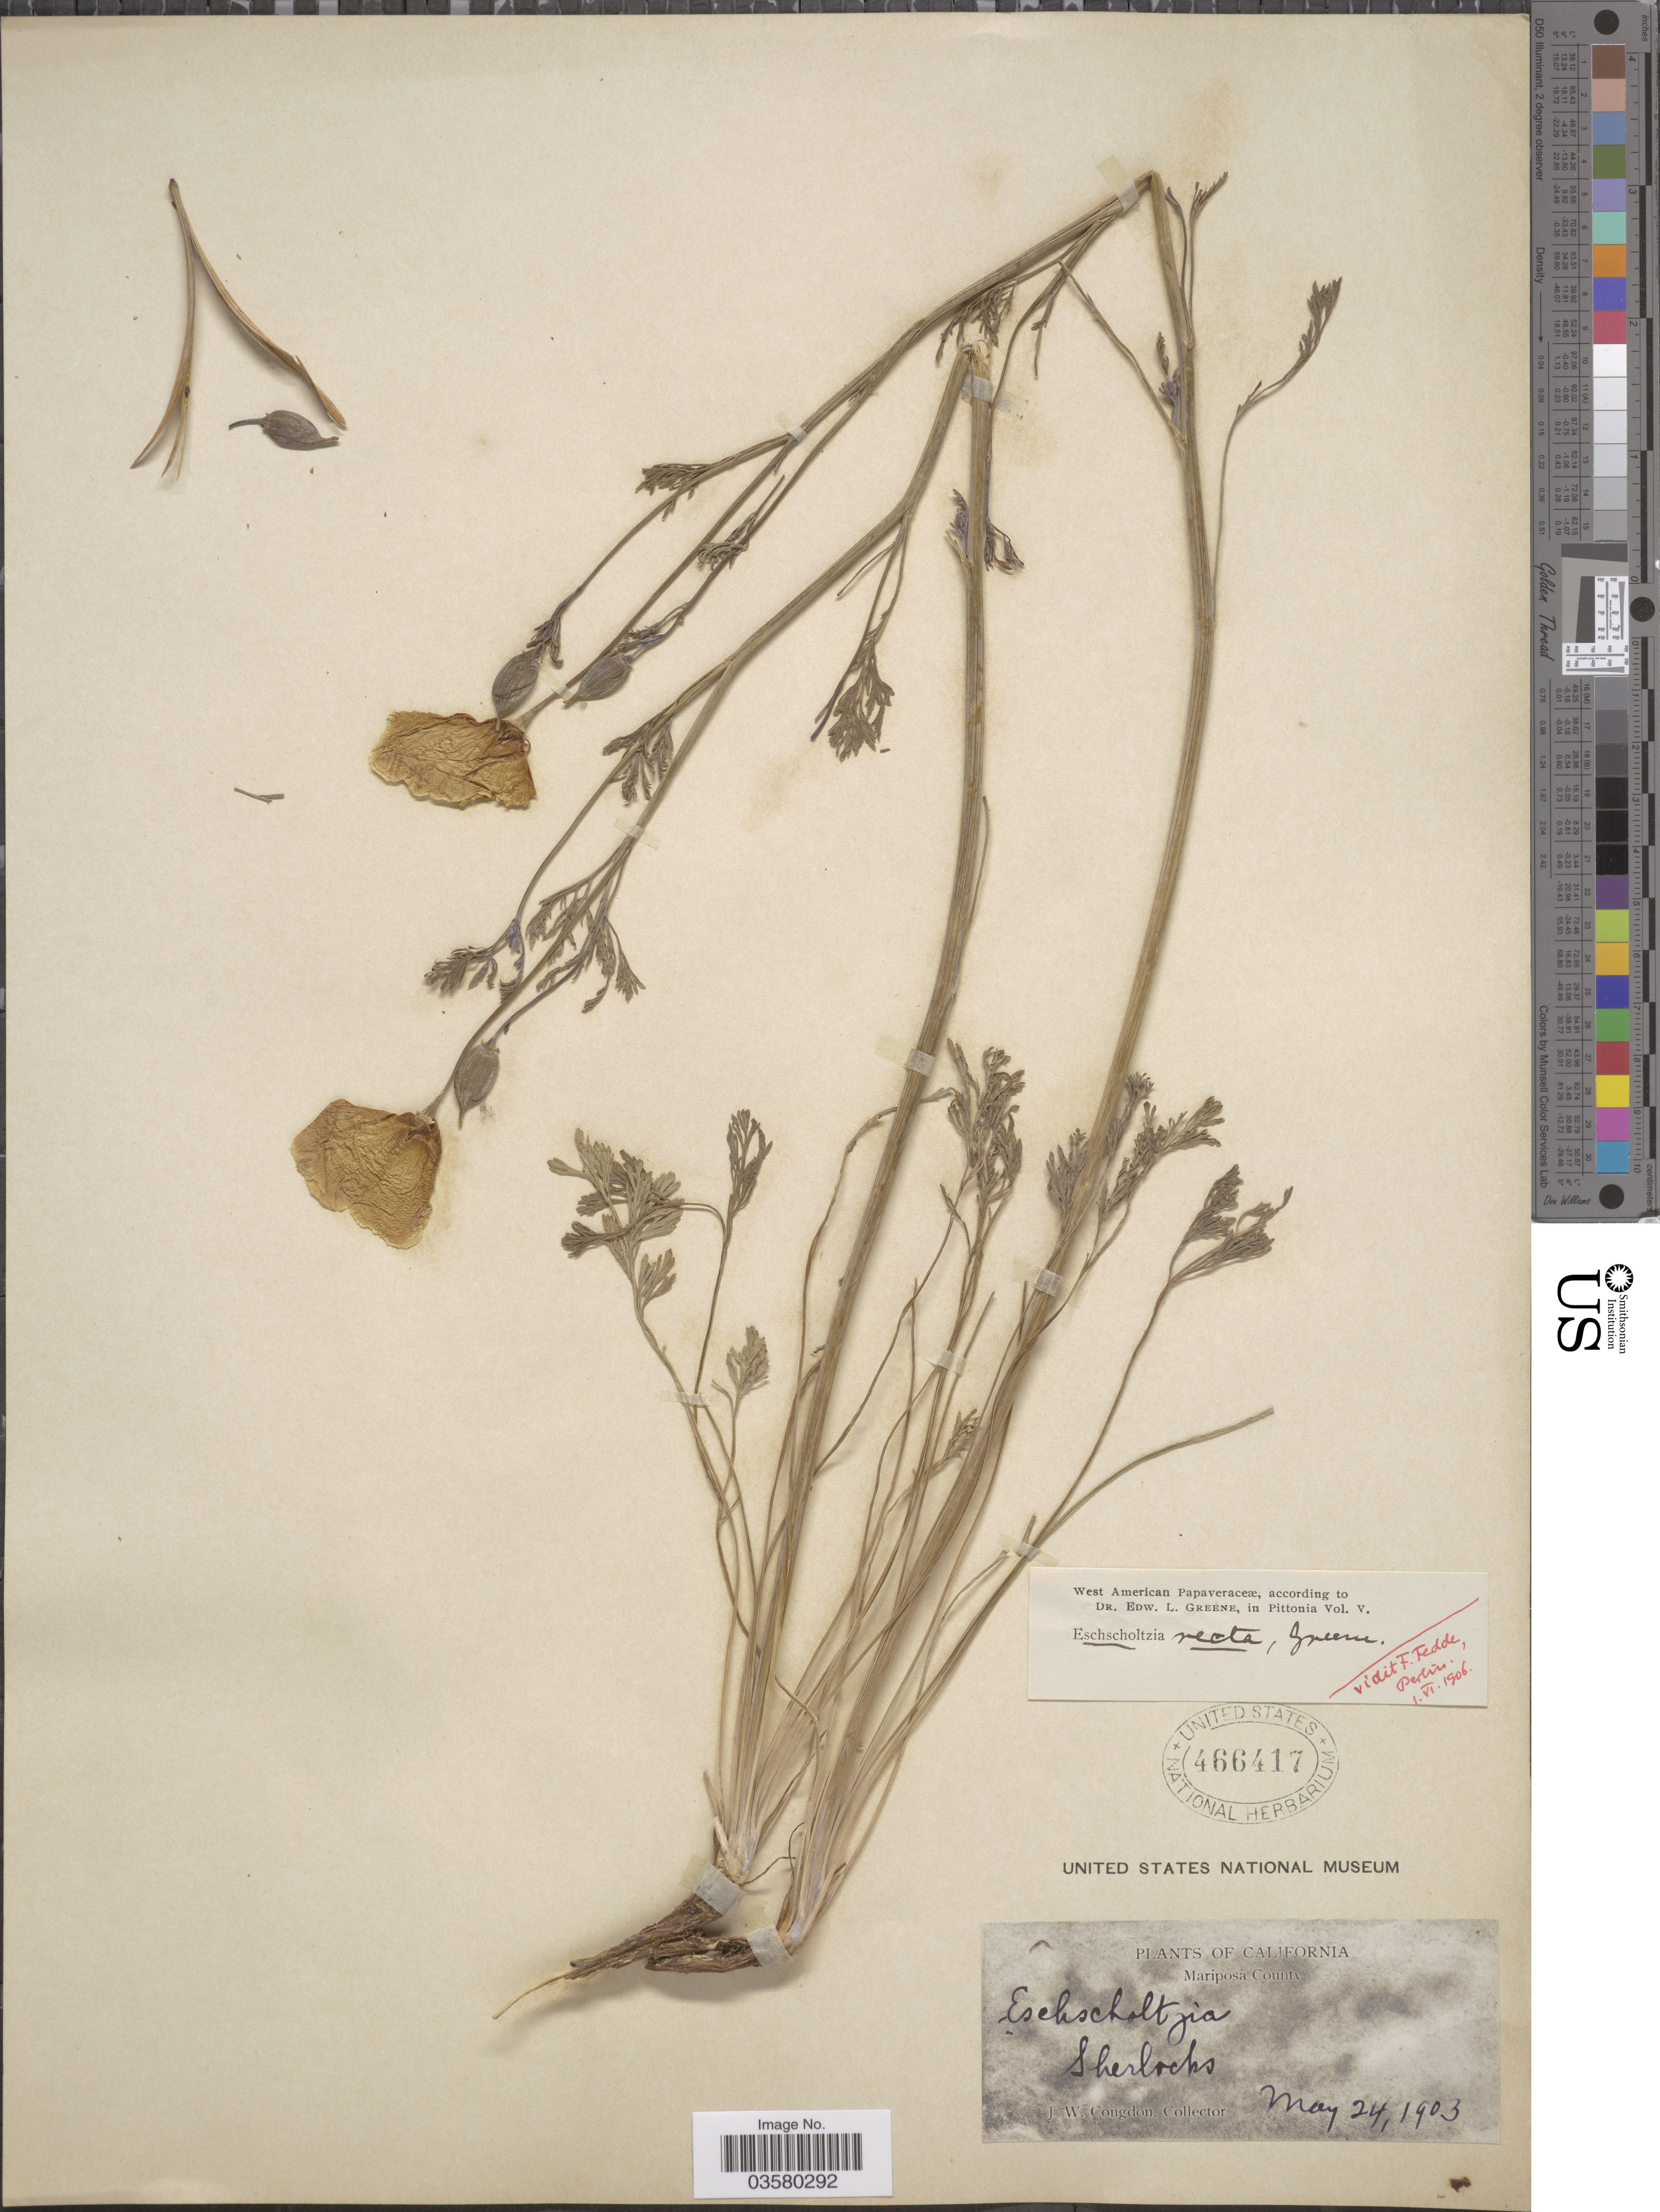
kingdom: Plantae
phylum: Tracheophyta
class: Magnoliopsida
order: Ranunculales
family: Papaveraceae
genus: Eschscholzia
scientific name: Eschscholzia californica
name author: Cham.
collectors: J. W. Congdon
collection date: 1903-05-24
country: United States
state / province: California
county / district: Mariposa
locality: Mariposa County. Sherlocks.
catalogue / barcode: US 466417